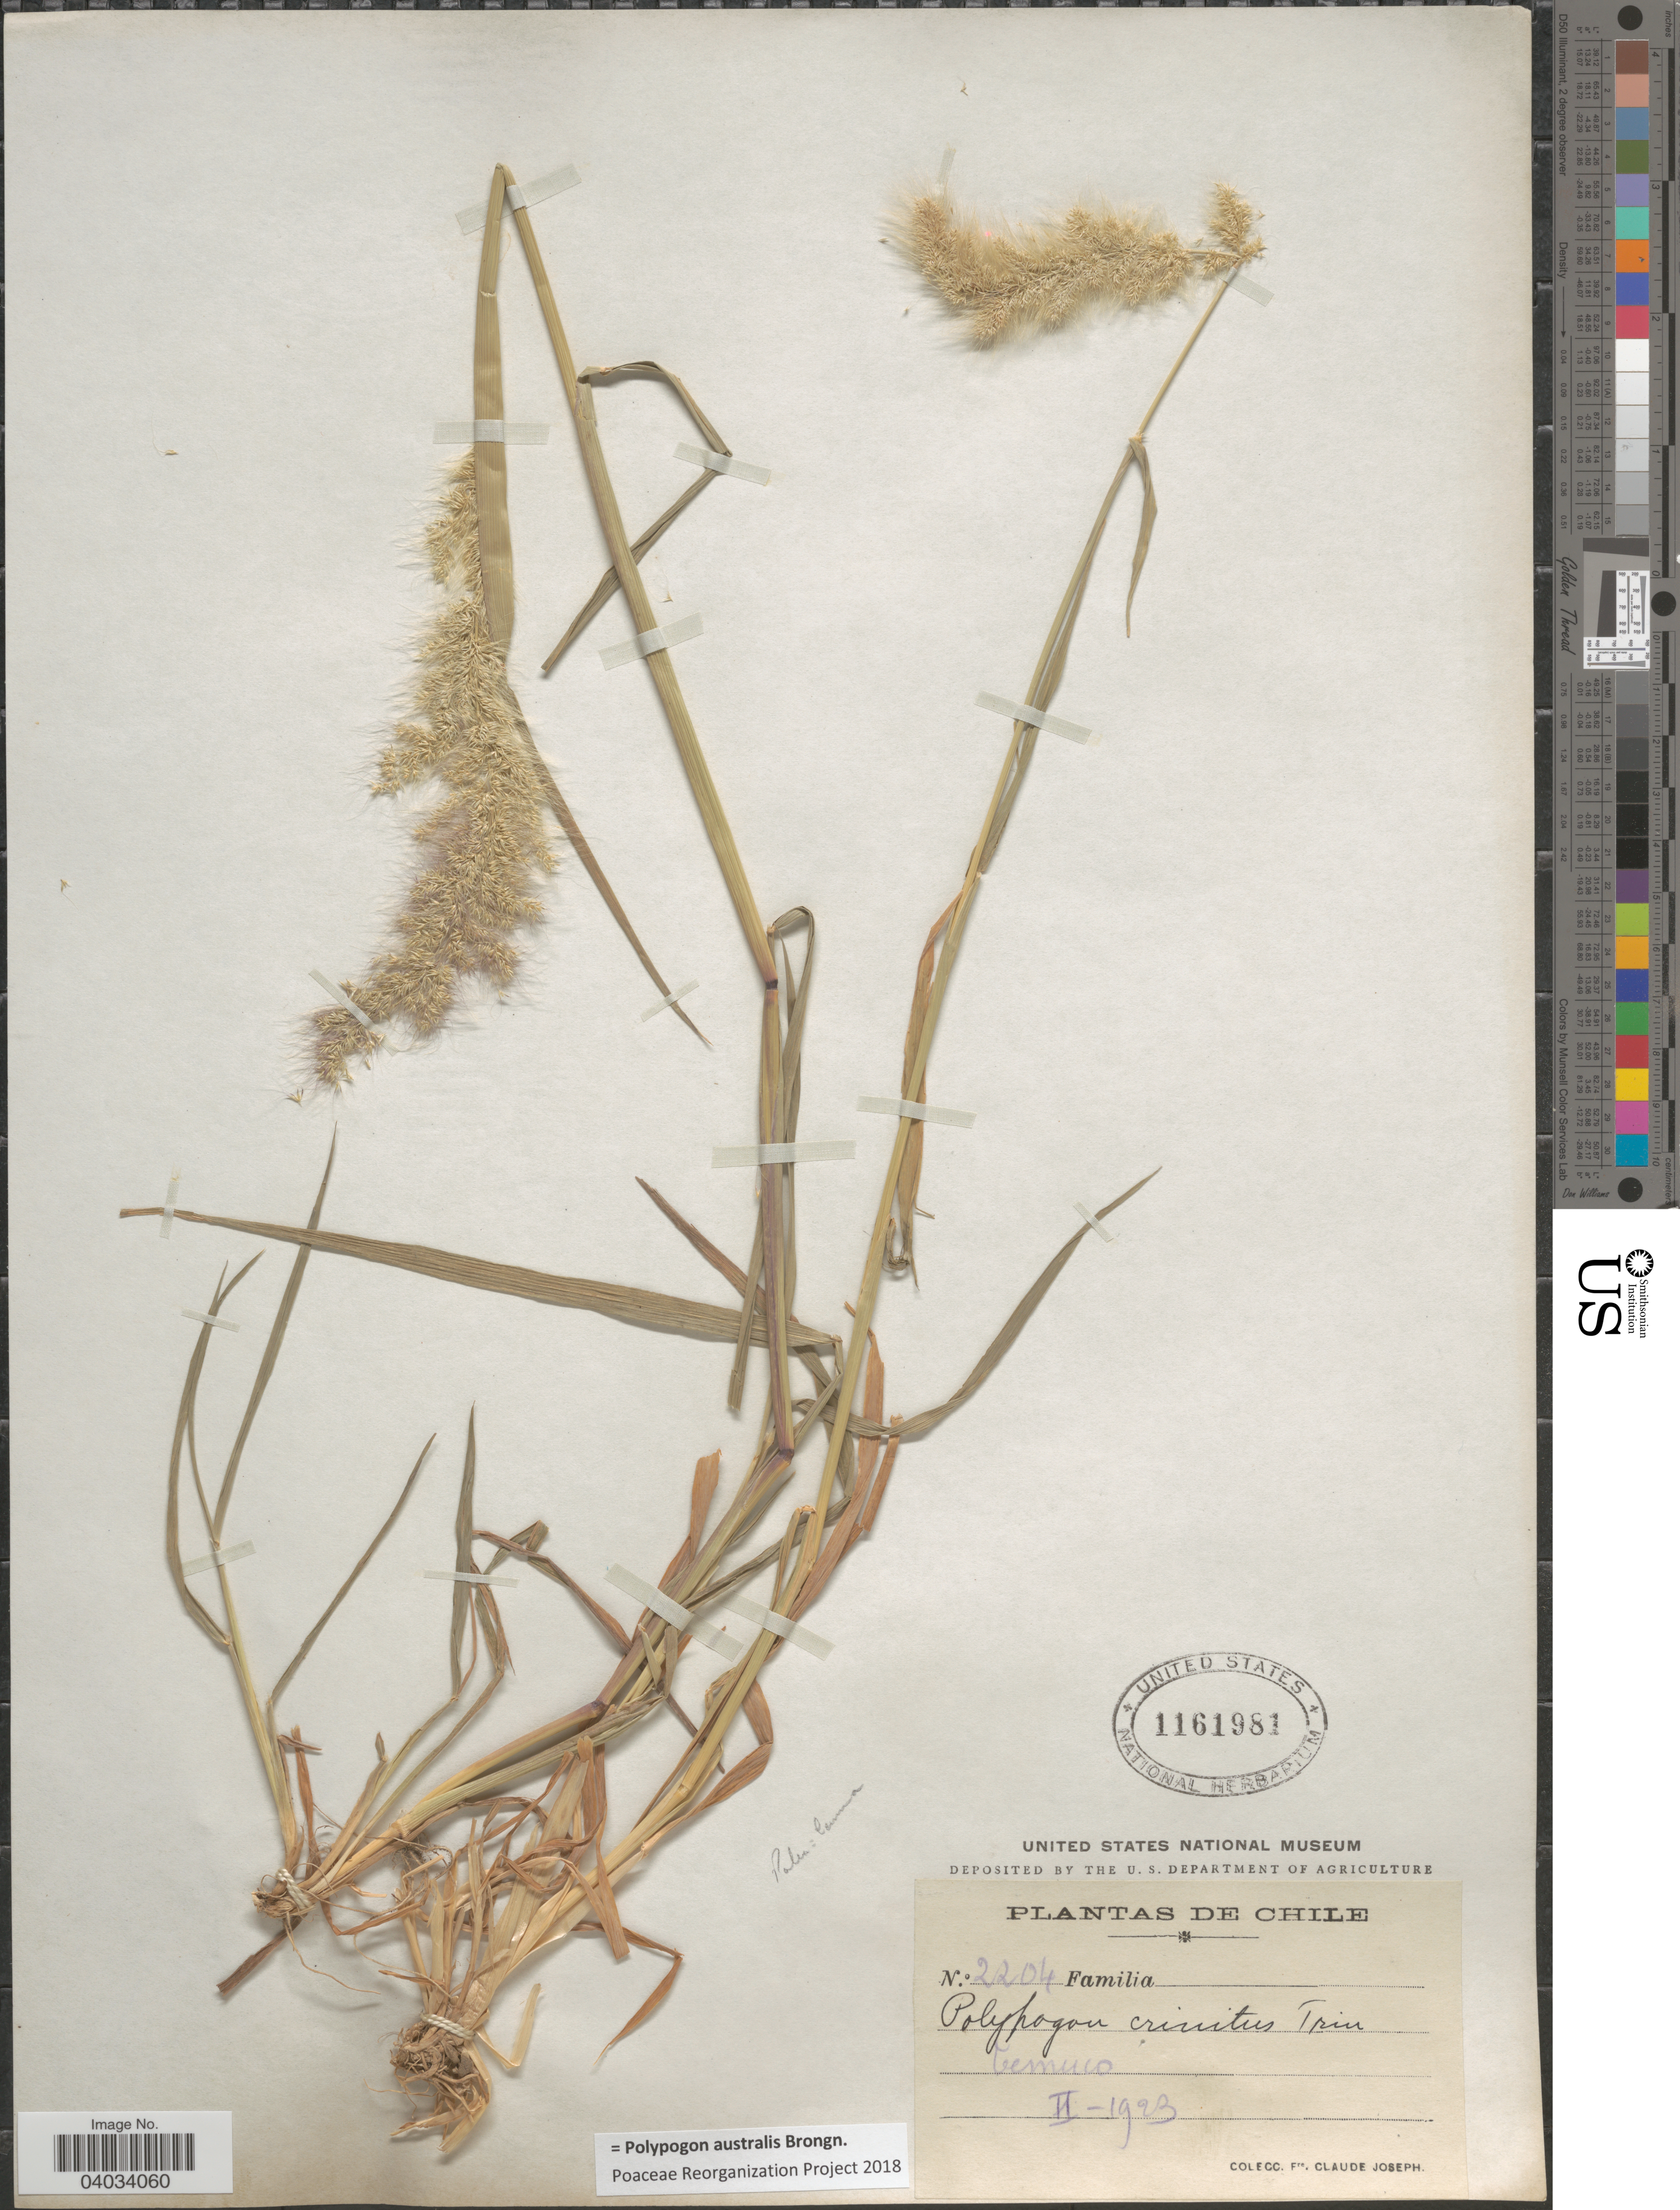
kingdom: Plantae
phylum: Tracheophyta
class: Liliopsida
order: Poales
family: Poaceae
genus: Polypogon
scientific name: Polypogon australis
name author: Brongn.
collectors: Bro. Claude-Joseph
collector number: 2204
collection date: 1923-02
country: Chile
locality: Temuco.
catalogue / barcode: US 1161981